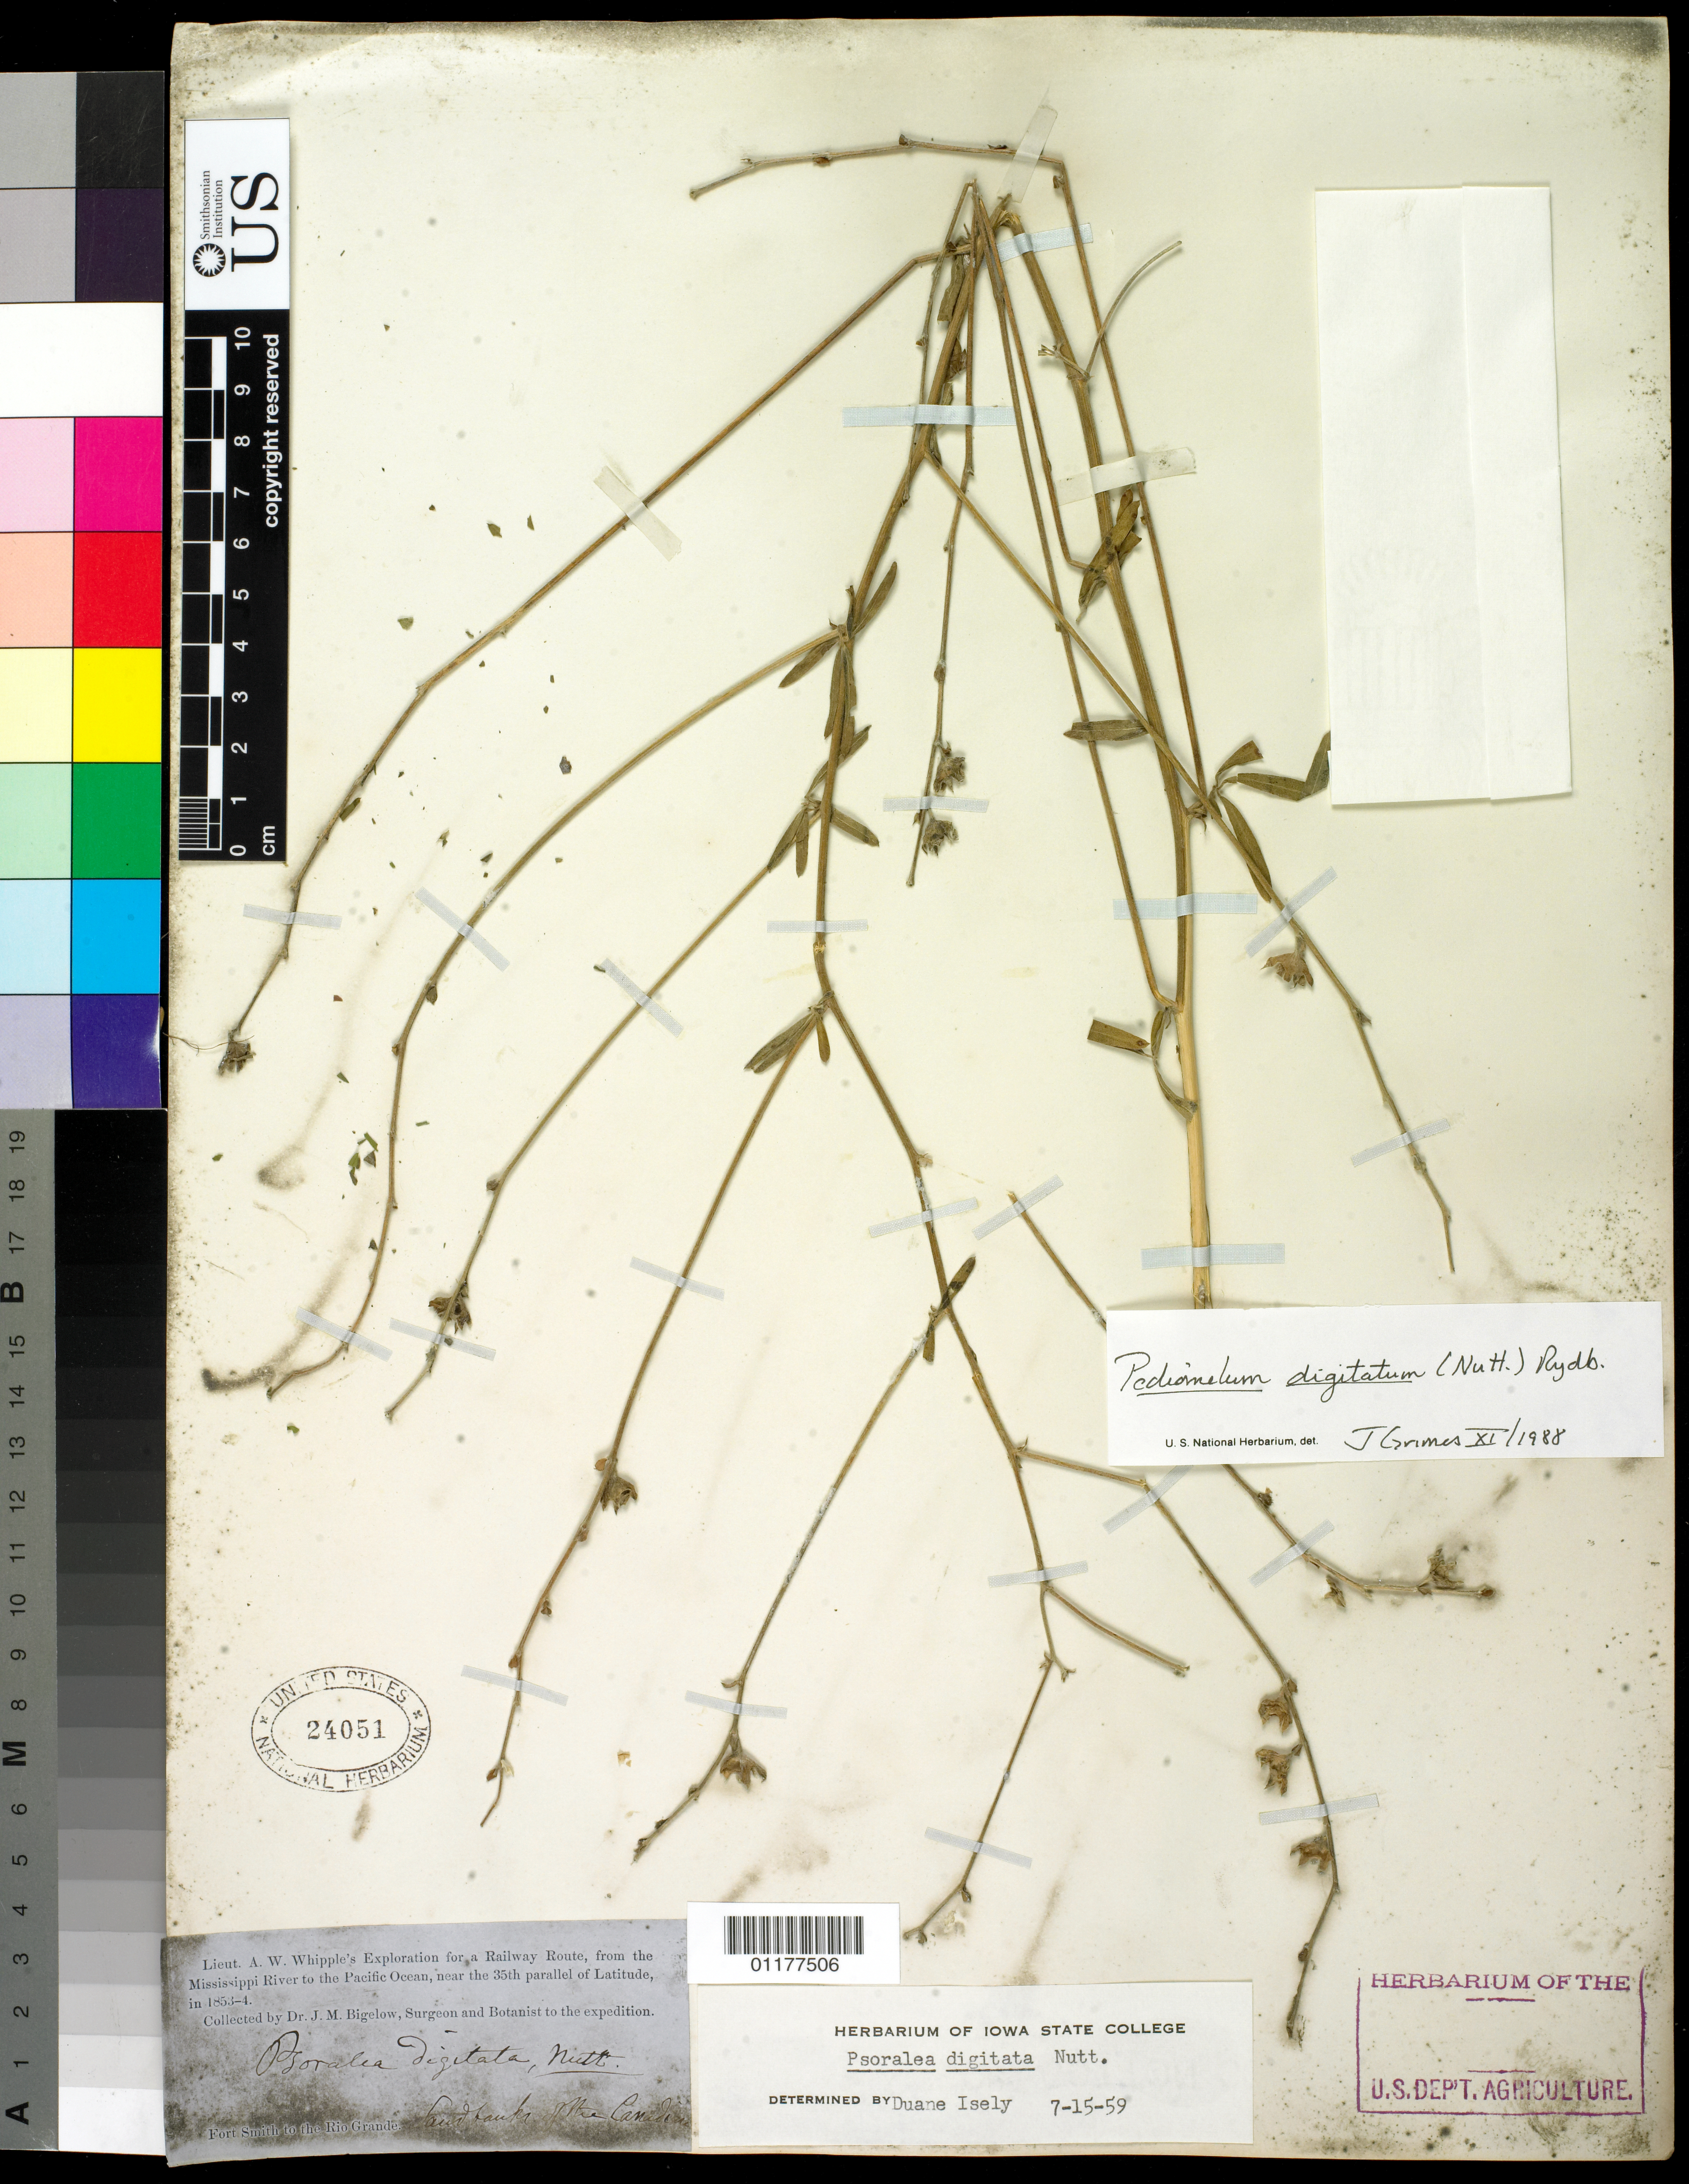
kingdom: Plantae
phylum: Tracheophyta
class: Magnoliopsida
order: Fabales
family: Fabaceae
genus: Pediomelum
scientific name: Pediomelum digitatum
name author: (Nutt. ex Torr. & A. Gray) Isely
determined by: Grimes, J.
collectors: J. M. Bigelow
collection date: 1853/1854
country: United States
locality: Fort Smith to the Rio Grande. Sand banks of the Canadian River.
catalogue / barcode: US 24051